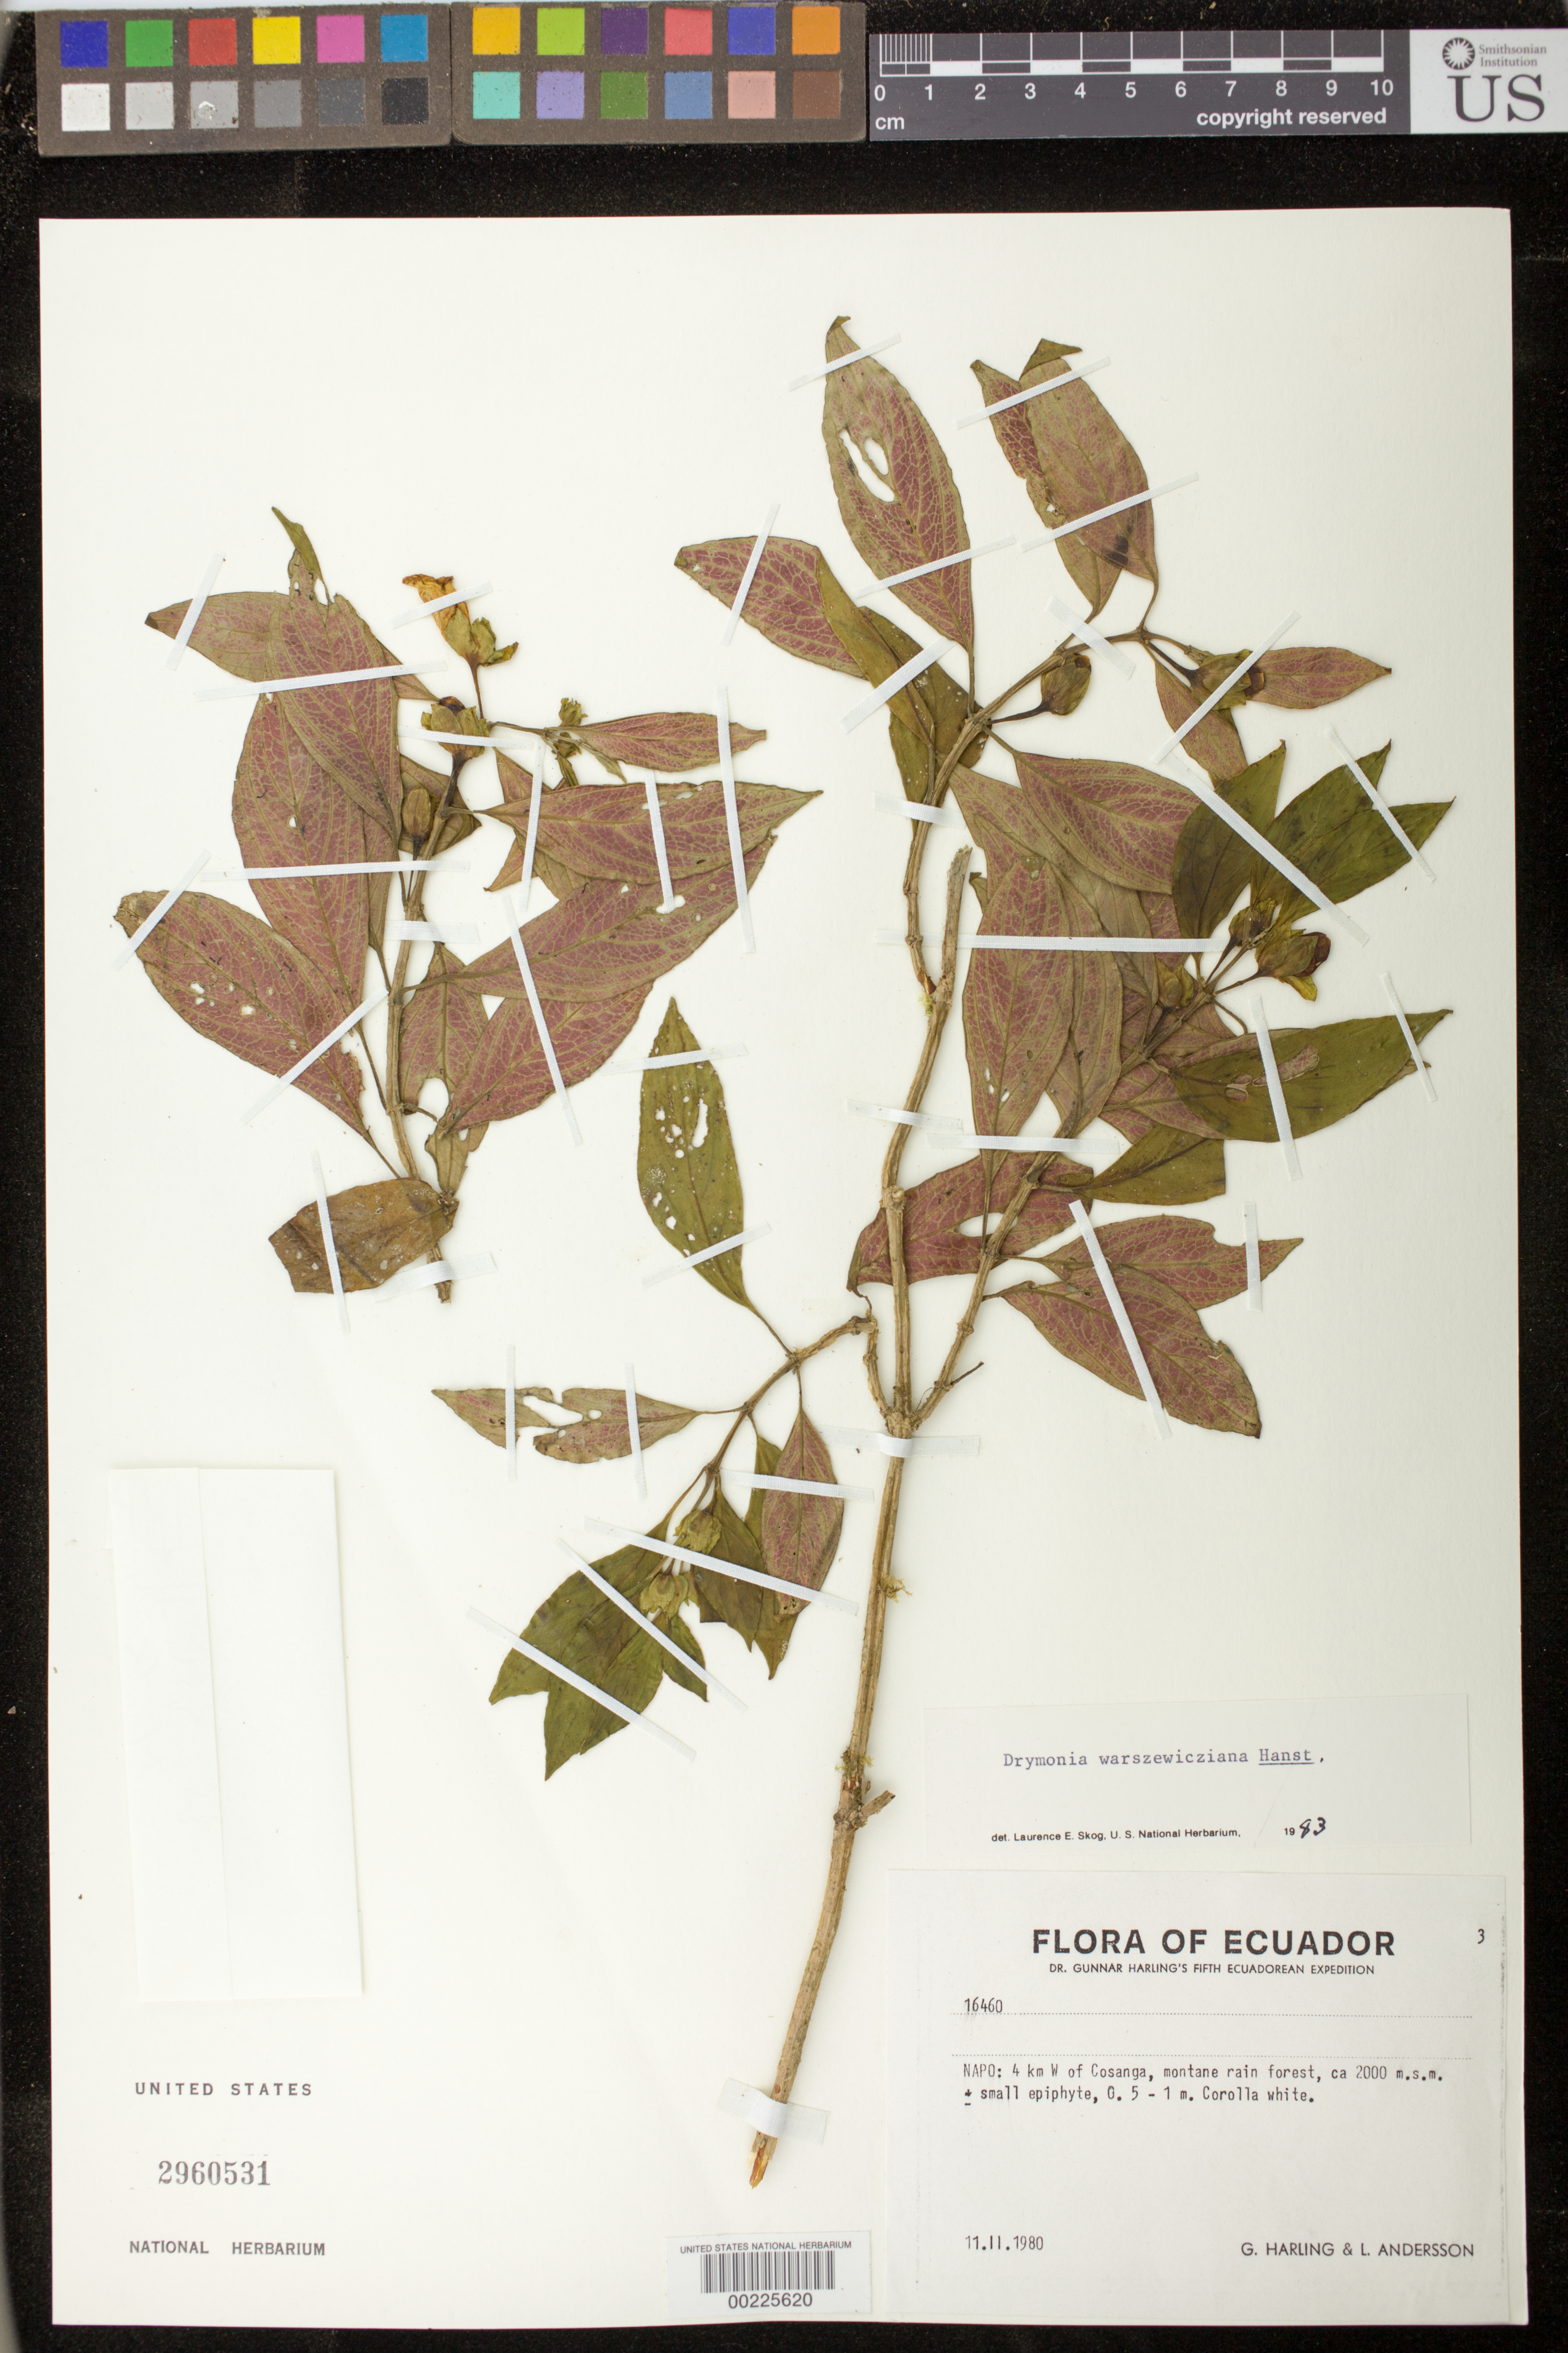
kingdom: Plantae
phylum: Tracheophyta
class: Magnoliopsida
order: Lamiales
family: Gesneriaceae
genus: Drymonia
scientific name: Drymonia warszewicziana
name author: Hanst.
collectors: G. Harling & L. Andersson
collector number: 16460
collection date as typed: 11 Feb 1980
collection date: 1980-02-11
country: Ecuador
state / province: Napo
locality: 4 km W of Cosanga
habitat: Montane rain forest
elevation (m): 2000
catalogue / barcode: US 2960531